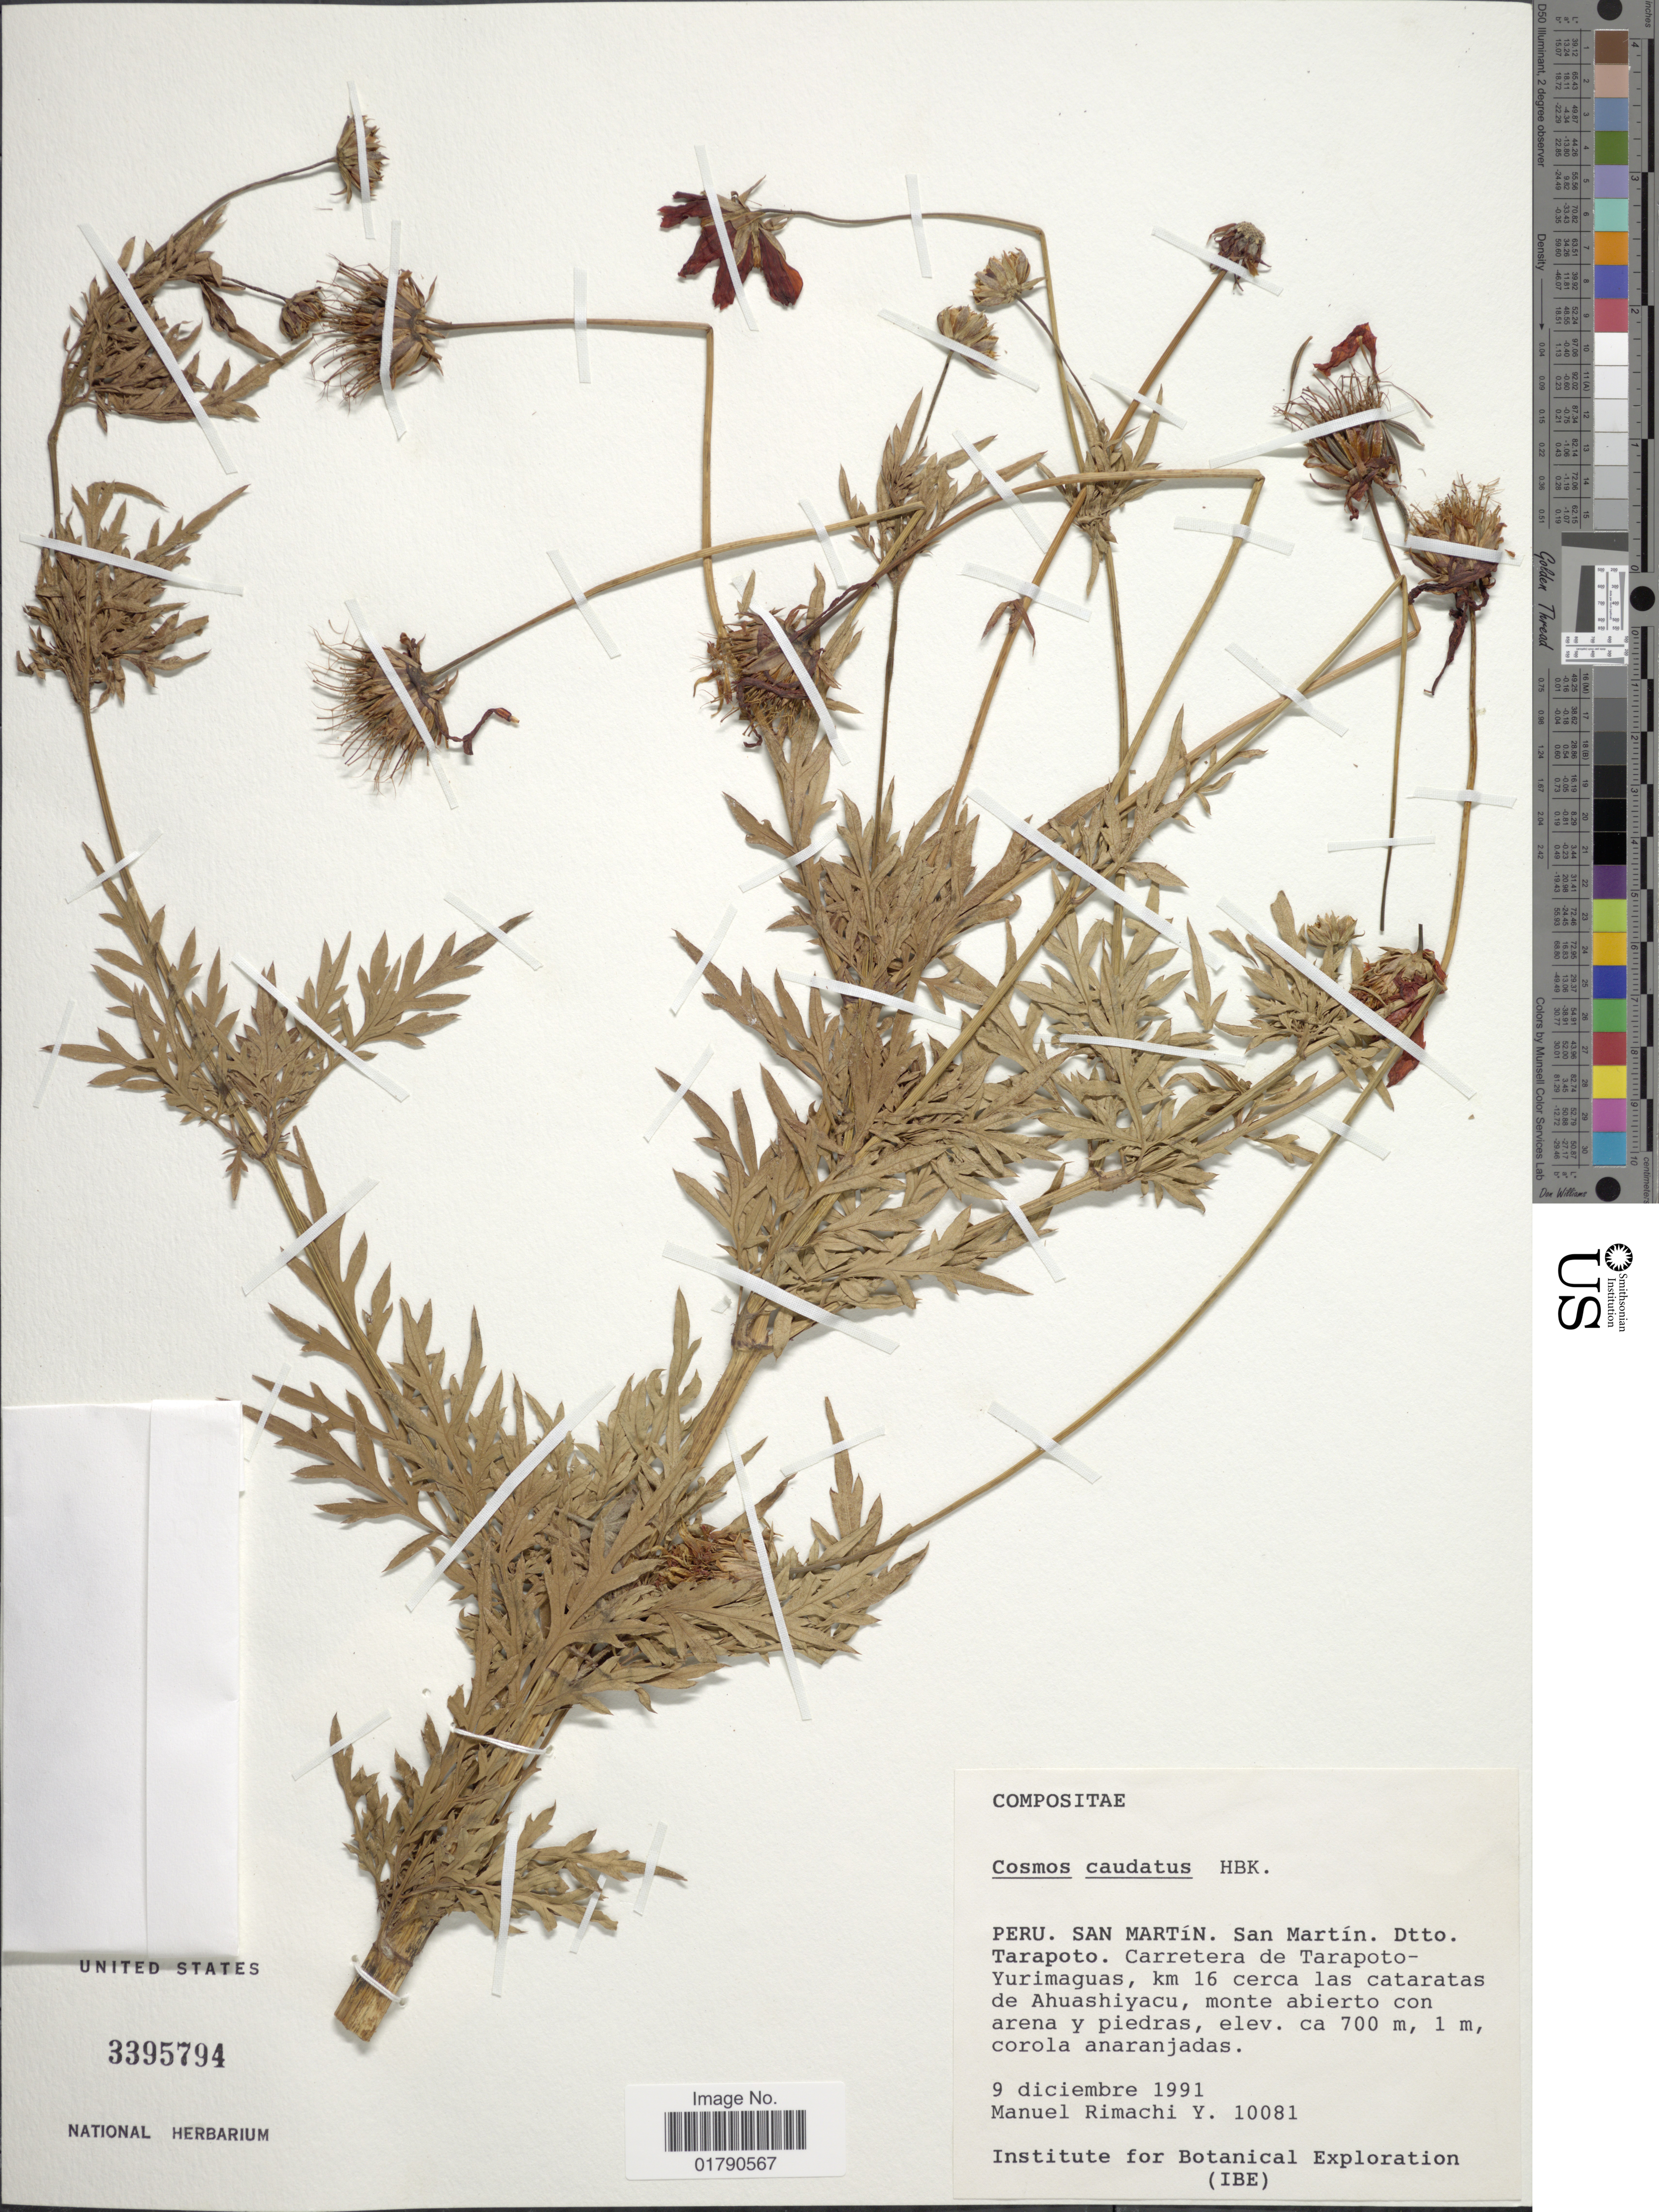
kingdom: Plantae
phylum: Tracheophyta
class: Magnoliopsida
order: Asterales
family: Asteraceae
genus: Cosmos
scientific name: Cosmos caudatus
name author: Kunth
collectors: M. Rimachi Y.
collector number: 10081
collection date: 1991-12-09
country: Peru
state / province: San Martín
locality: San Martin, Dtto. Tarapoto, Carretera de Tarapoto-Yurimaguas, km 16 cerca las cataratas de Ahuashiyacu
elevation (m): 700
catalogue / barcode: US 3395794